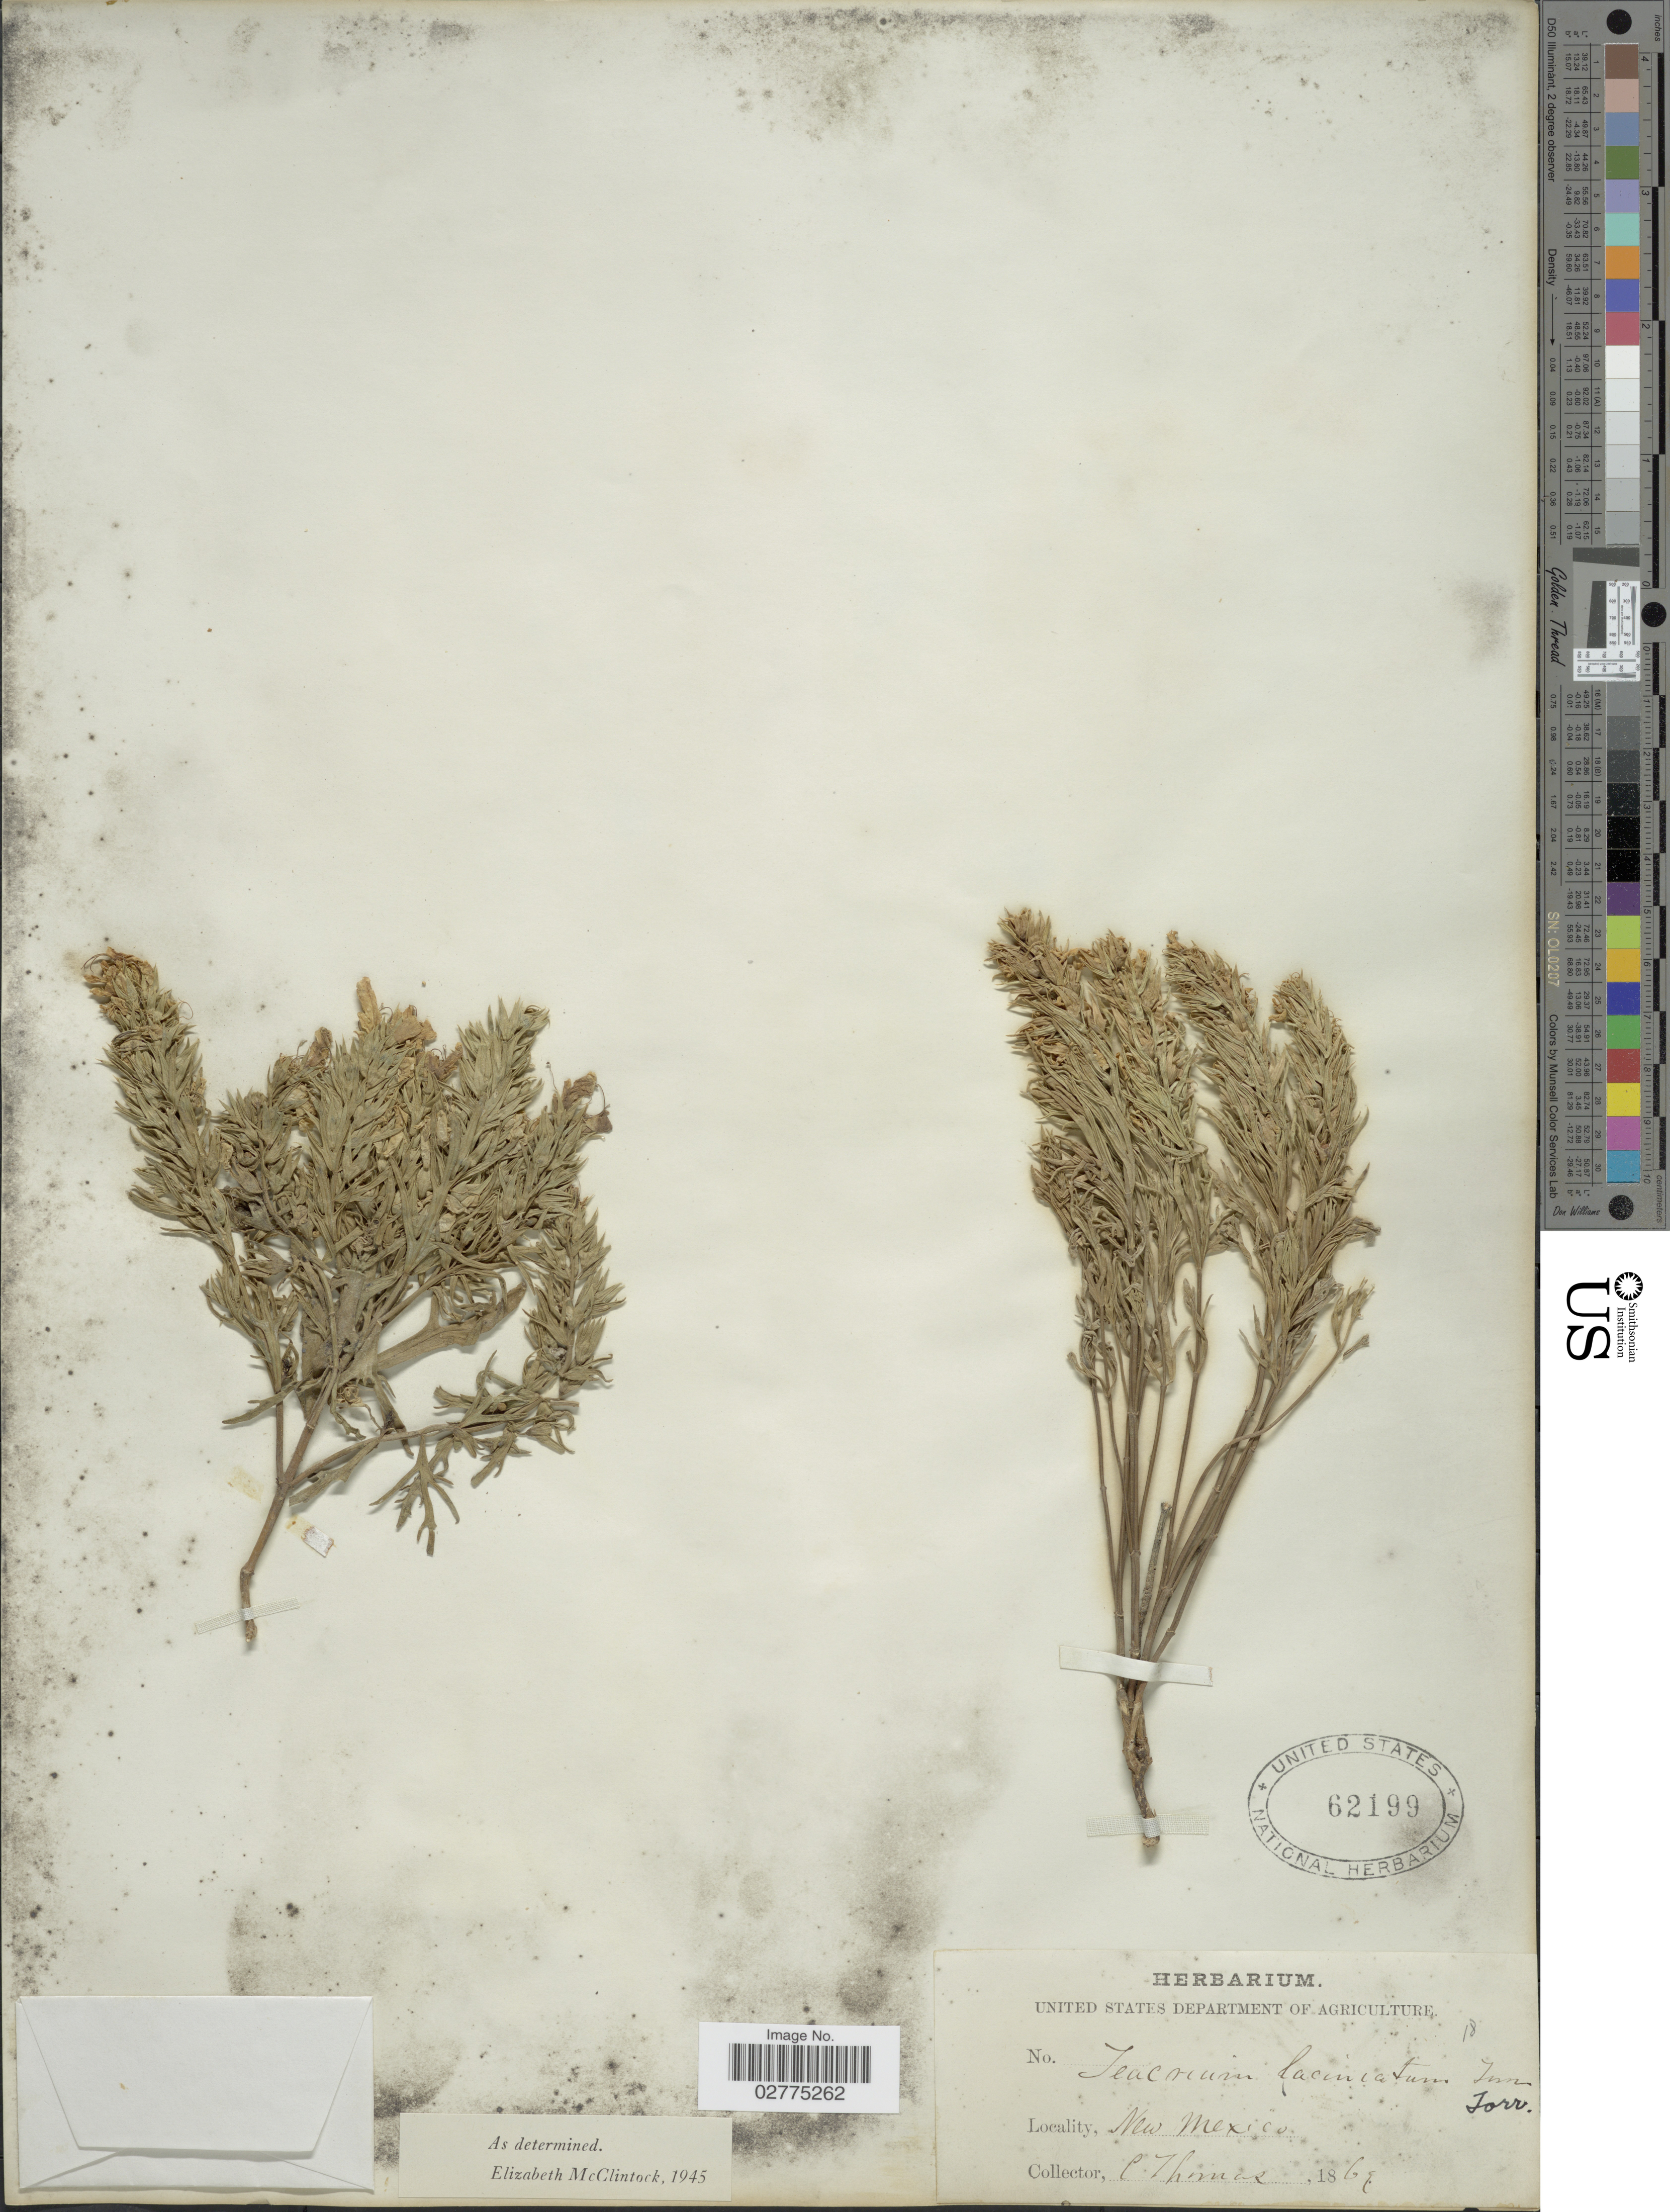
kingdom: Plantae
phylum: Tracheophyta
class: Magnoliopsida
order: Lamiales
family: Lamiaceae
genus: Teucrium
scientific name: Teucrium laciniatum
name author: Torr.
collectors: C. Thomas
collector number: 18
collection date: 1869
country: United States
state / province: New Mexico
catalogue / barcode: US 62199